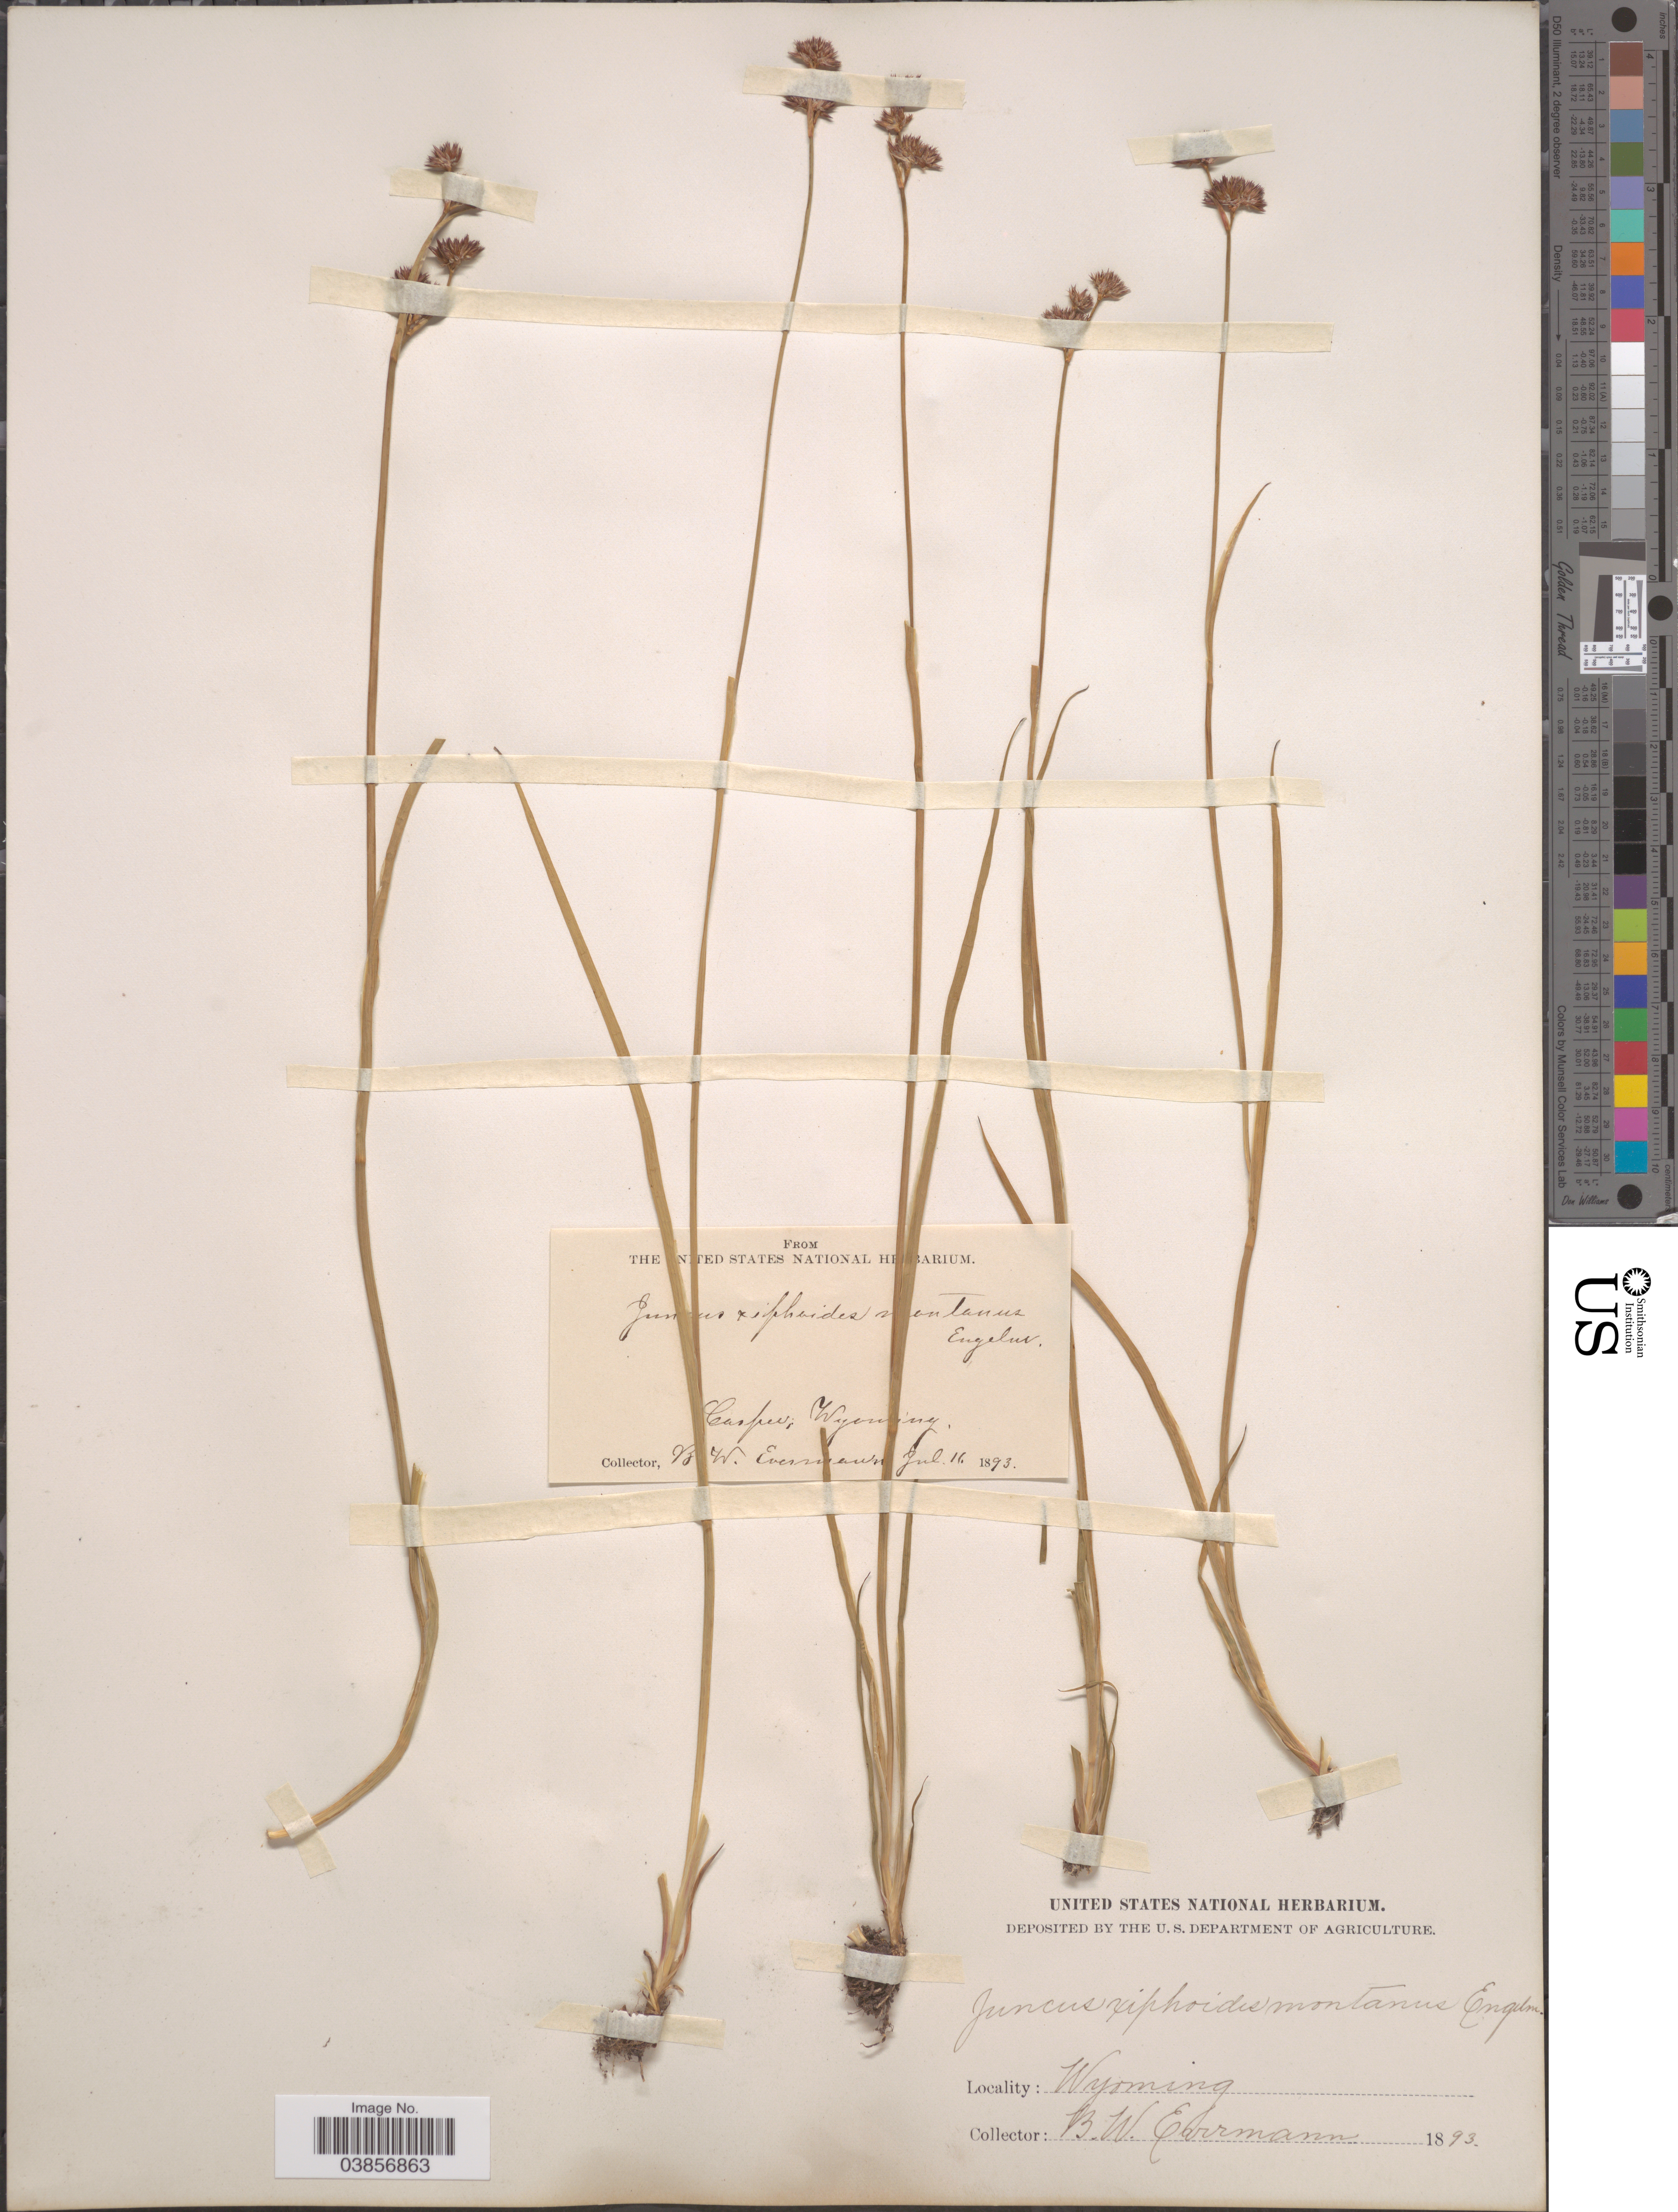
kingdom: Plantae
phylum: Tracheophyta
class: Liliopsida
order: Poales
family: Juncaceae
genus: Juncus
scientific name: Juncus saximontanus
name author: A. Nelson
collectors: B. W. Evermann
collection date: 1893-07-11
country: United States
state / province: Wyoming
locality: Casper.